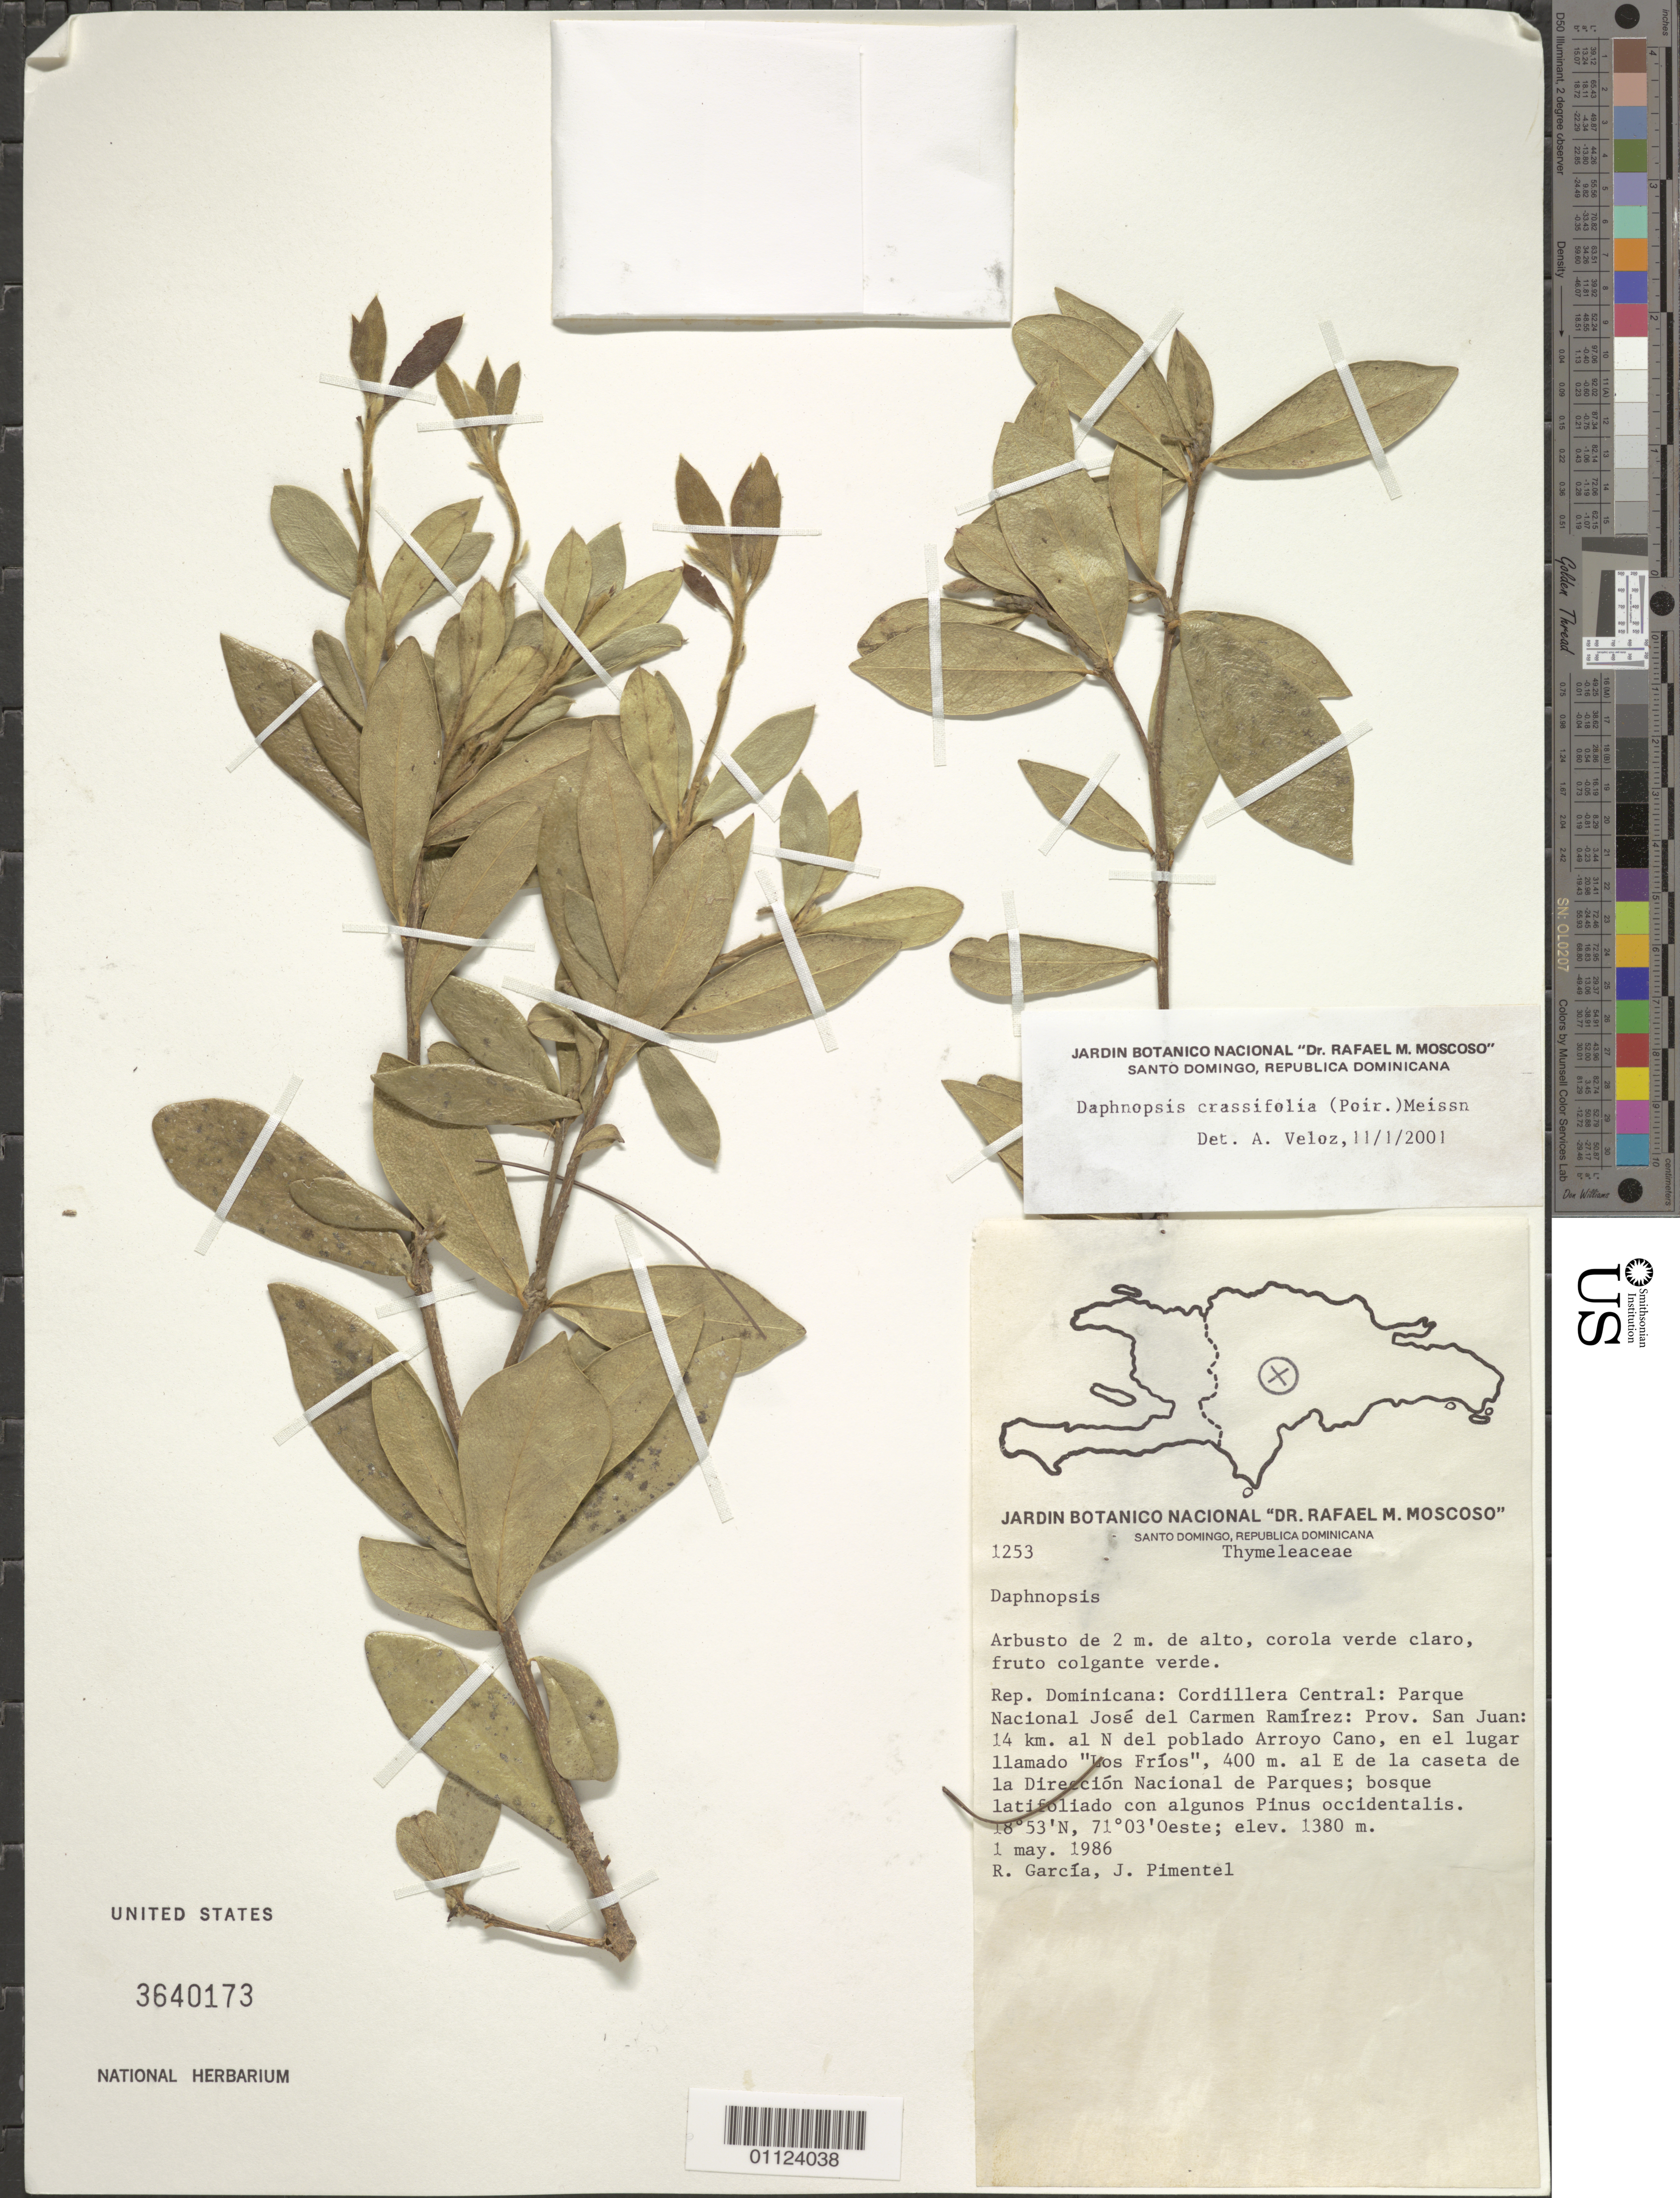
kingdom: Plantae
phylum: Tracheophyta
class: Magnoliopsida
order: Malvales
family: Thymelaeaceae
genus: Daphnopsis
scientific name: Daphnopsis crassifolia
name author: (Poir.) Meisn.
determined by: Veloz, A.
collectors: R. G. García & J. Pimentel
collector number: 1253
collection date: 1986-05-01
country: Dominican Republic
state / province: San Juan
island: Hispaniola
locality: Cordillera Central, Parque Nacional José del Carmen Ramírez, 14 km al N del poblado Arroyo Cano, en el lugar llamado "Los Fríos", 400 m al E de la caseta de la Dirección Nacional de Parques.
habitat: Bosque latifoliado con algunos Pinus occidentalis.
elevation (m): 1380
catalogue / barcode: US 3640173